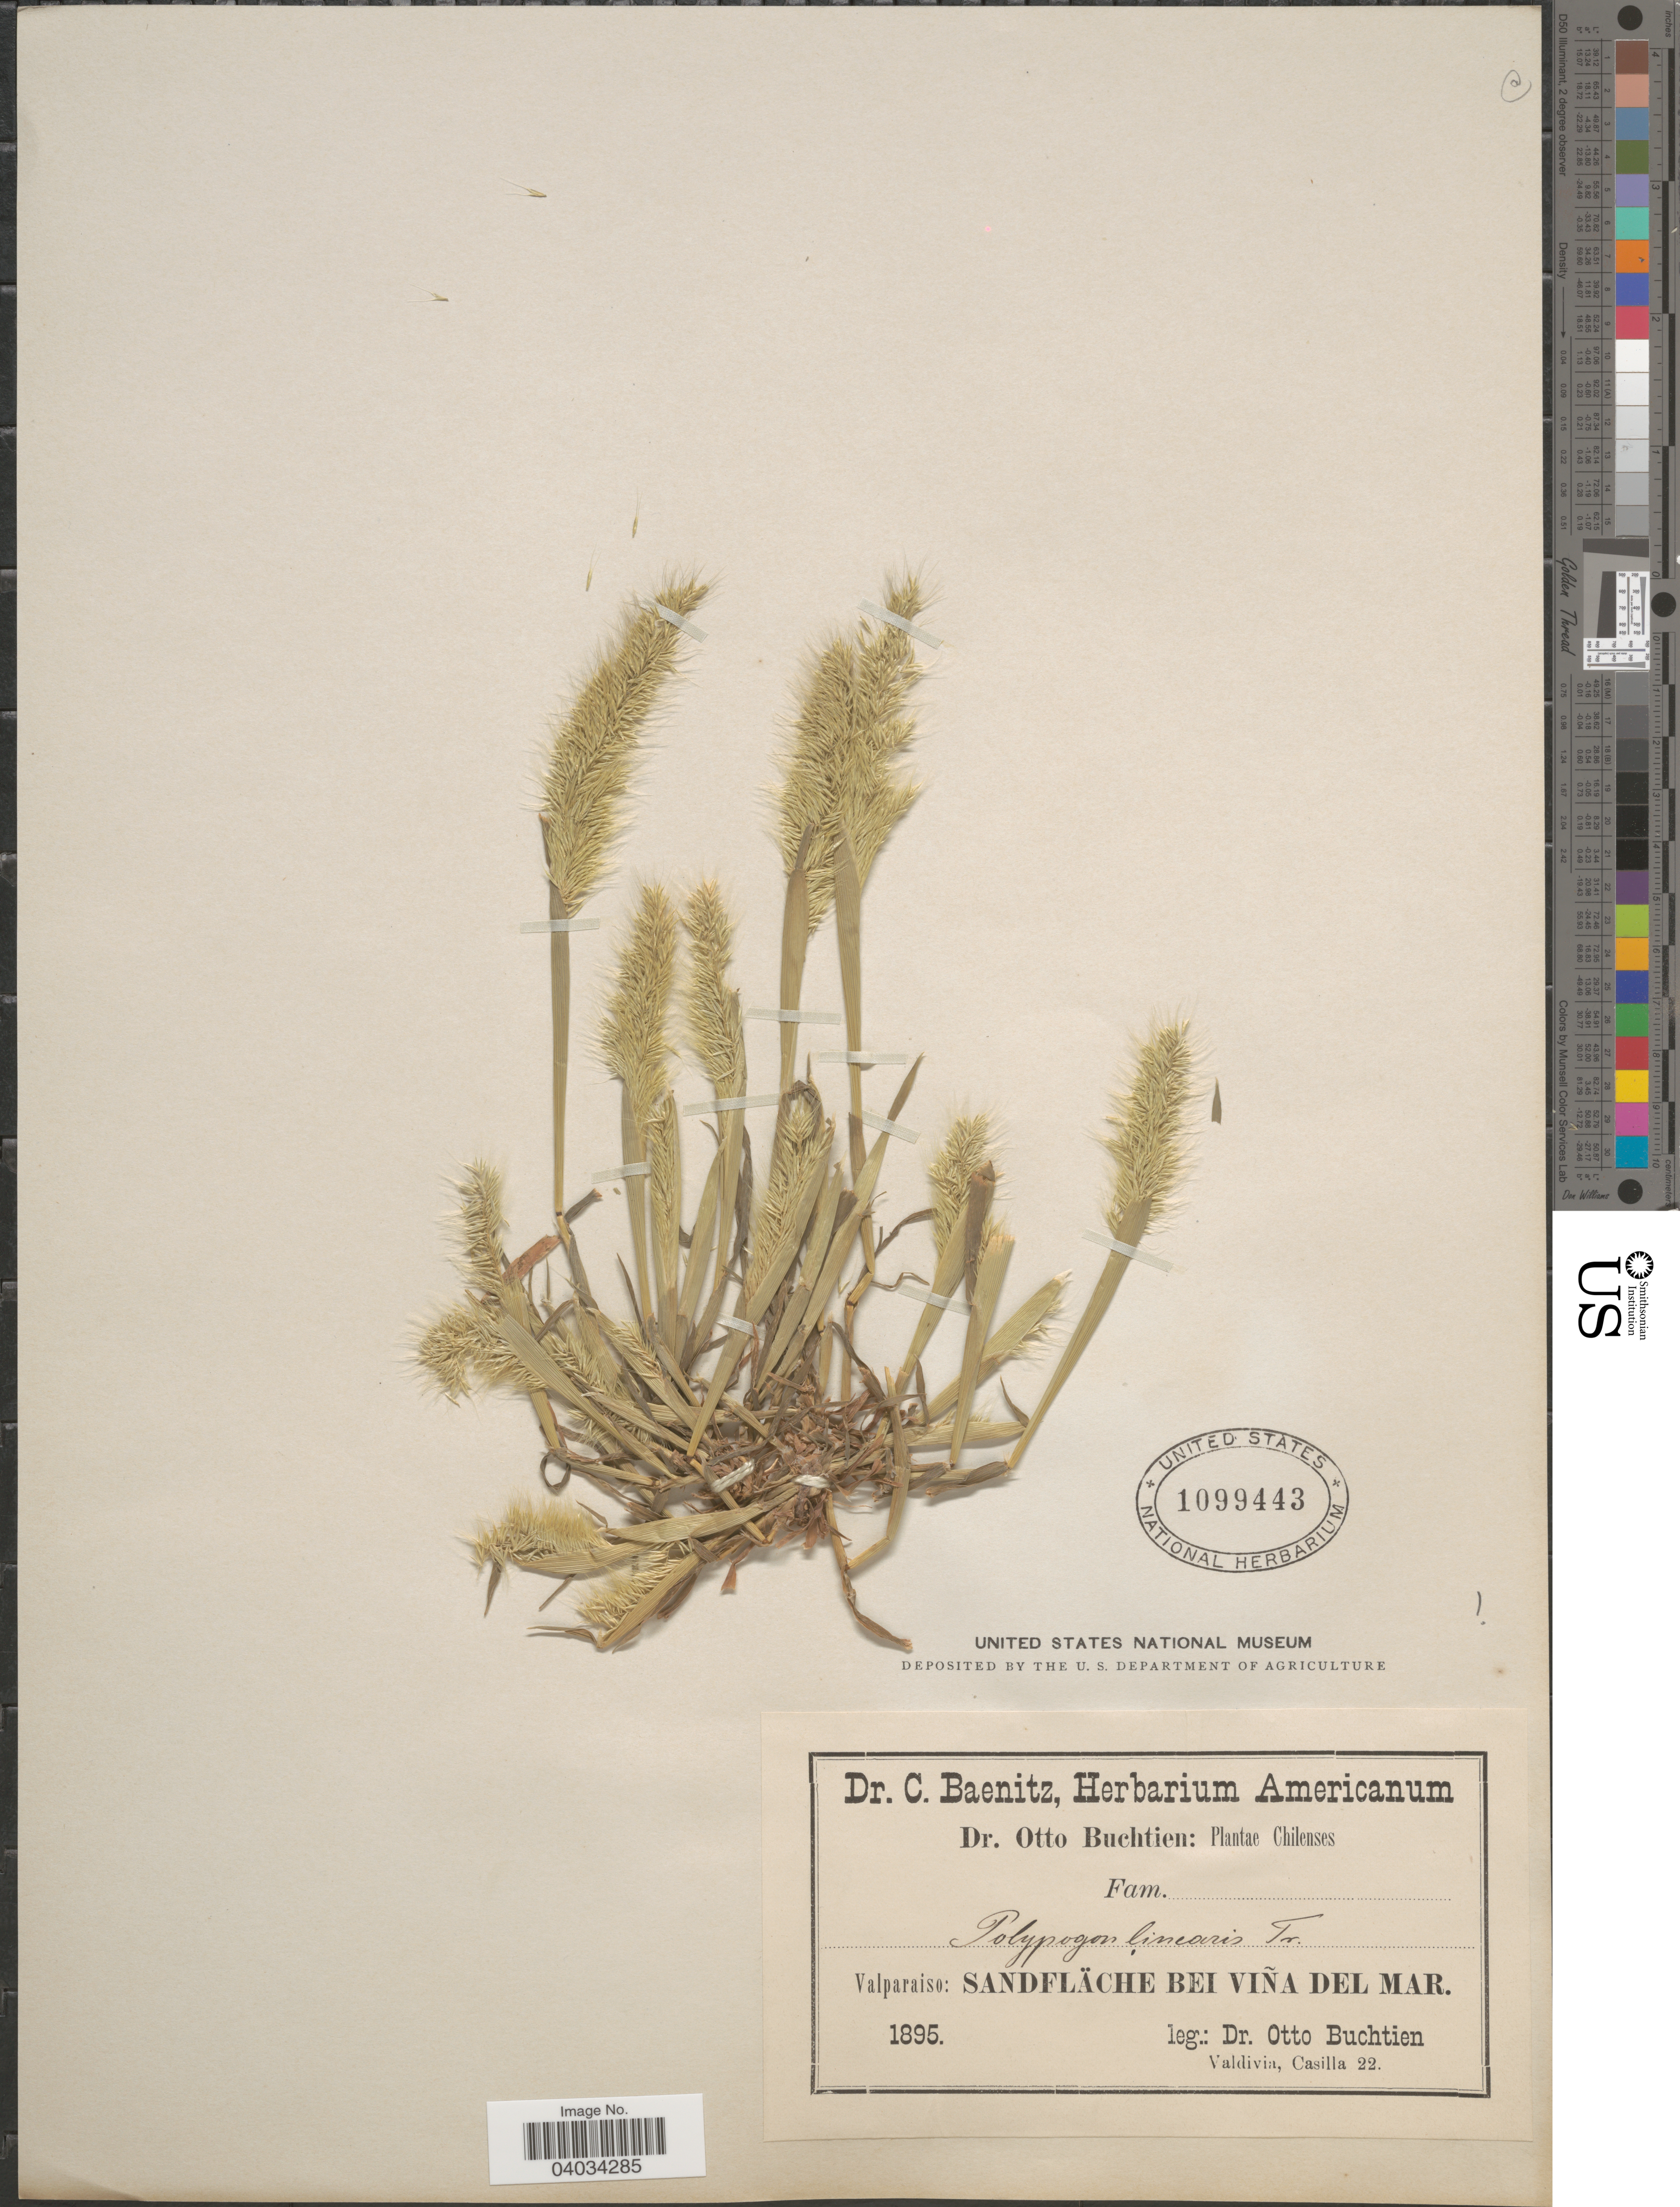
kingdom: Plantae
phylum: Tracheophyta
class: Liliopsida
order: Poales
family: Poaceae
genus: Polypogon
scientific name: Polypogon linearis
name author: Trin.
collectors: O. Buchtien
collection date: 1895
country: Chile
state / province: Valparaíso (V)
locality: Valparaiso: Sandfläche bei Viña del Mar.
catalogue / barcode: US 1099443